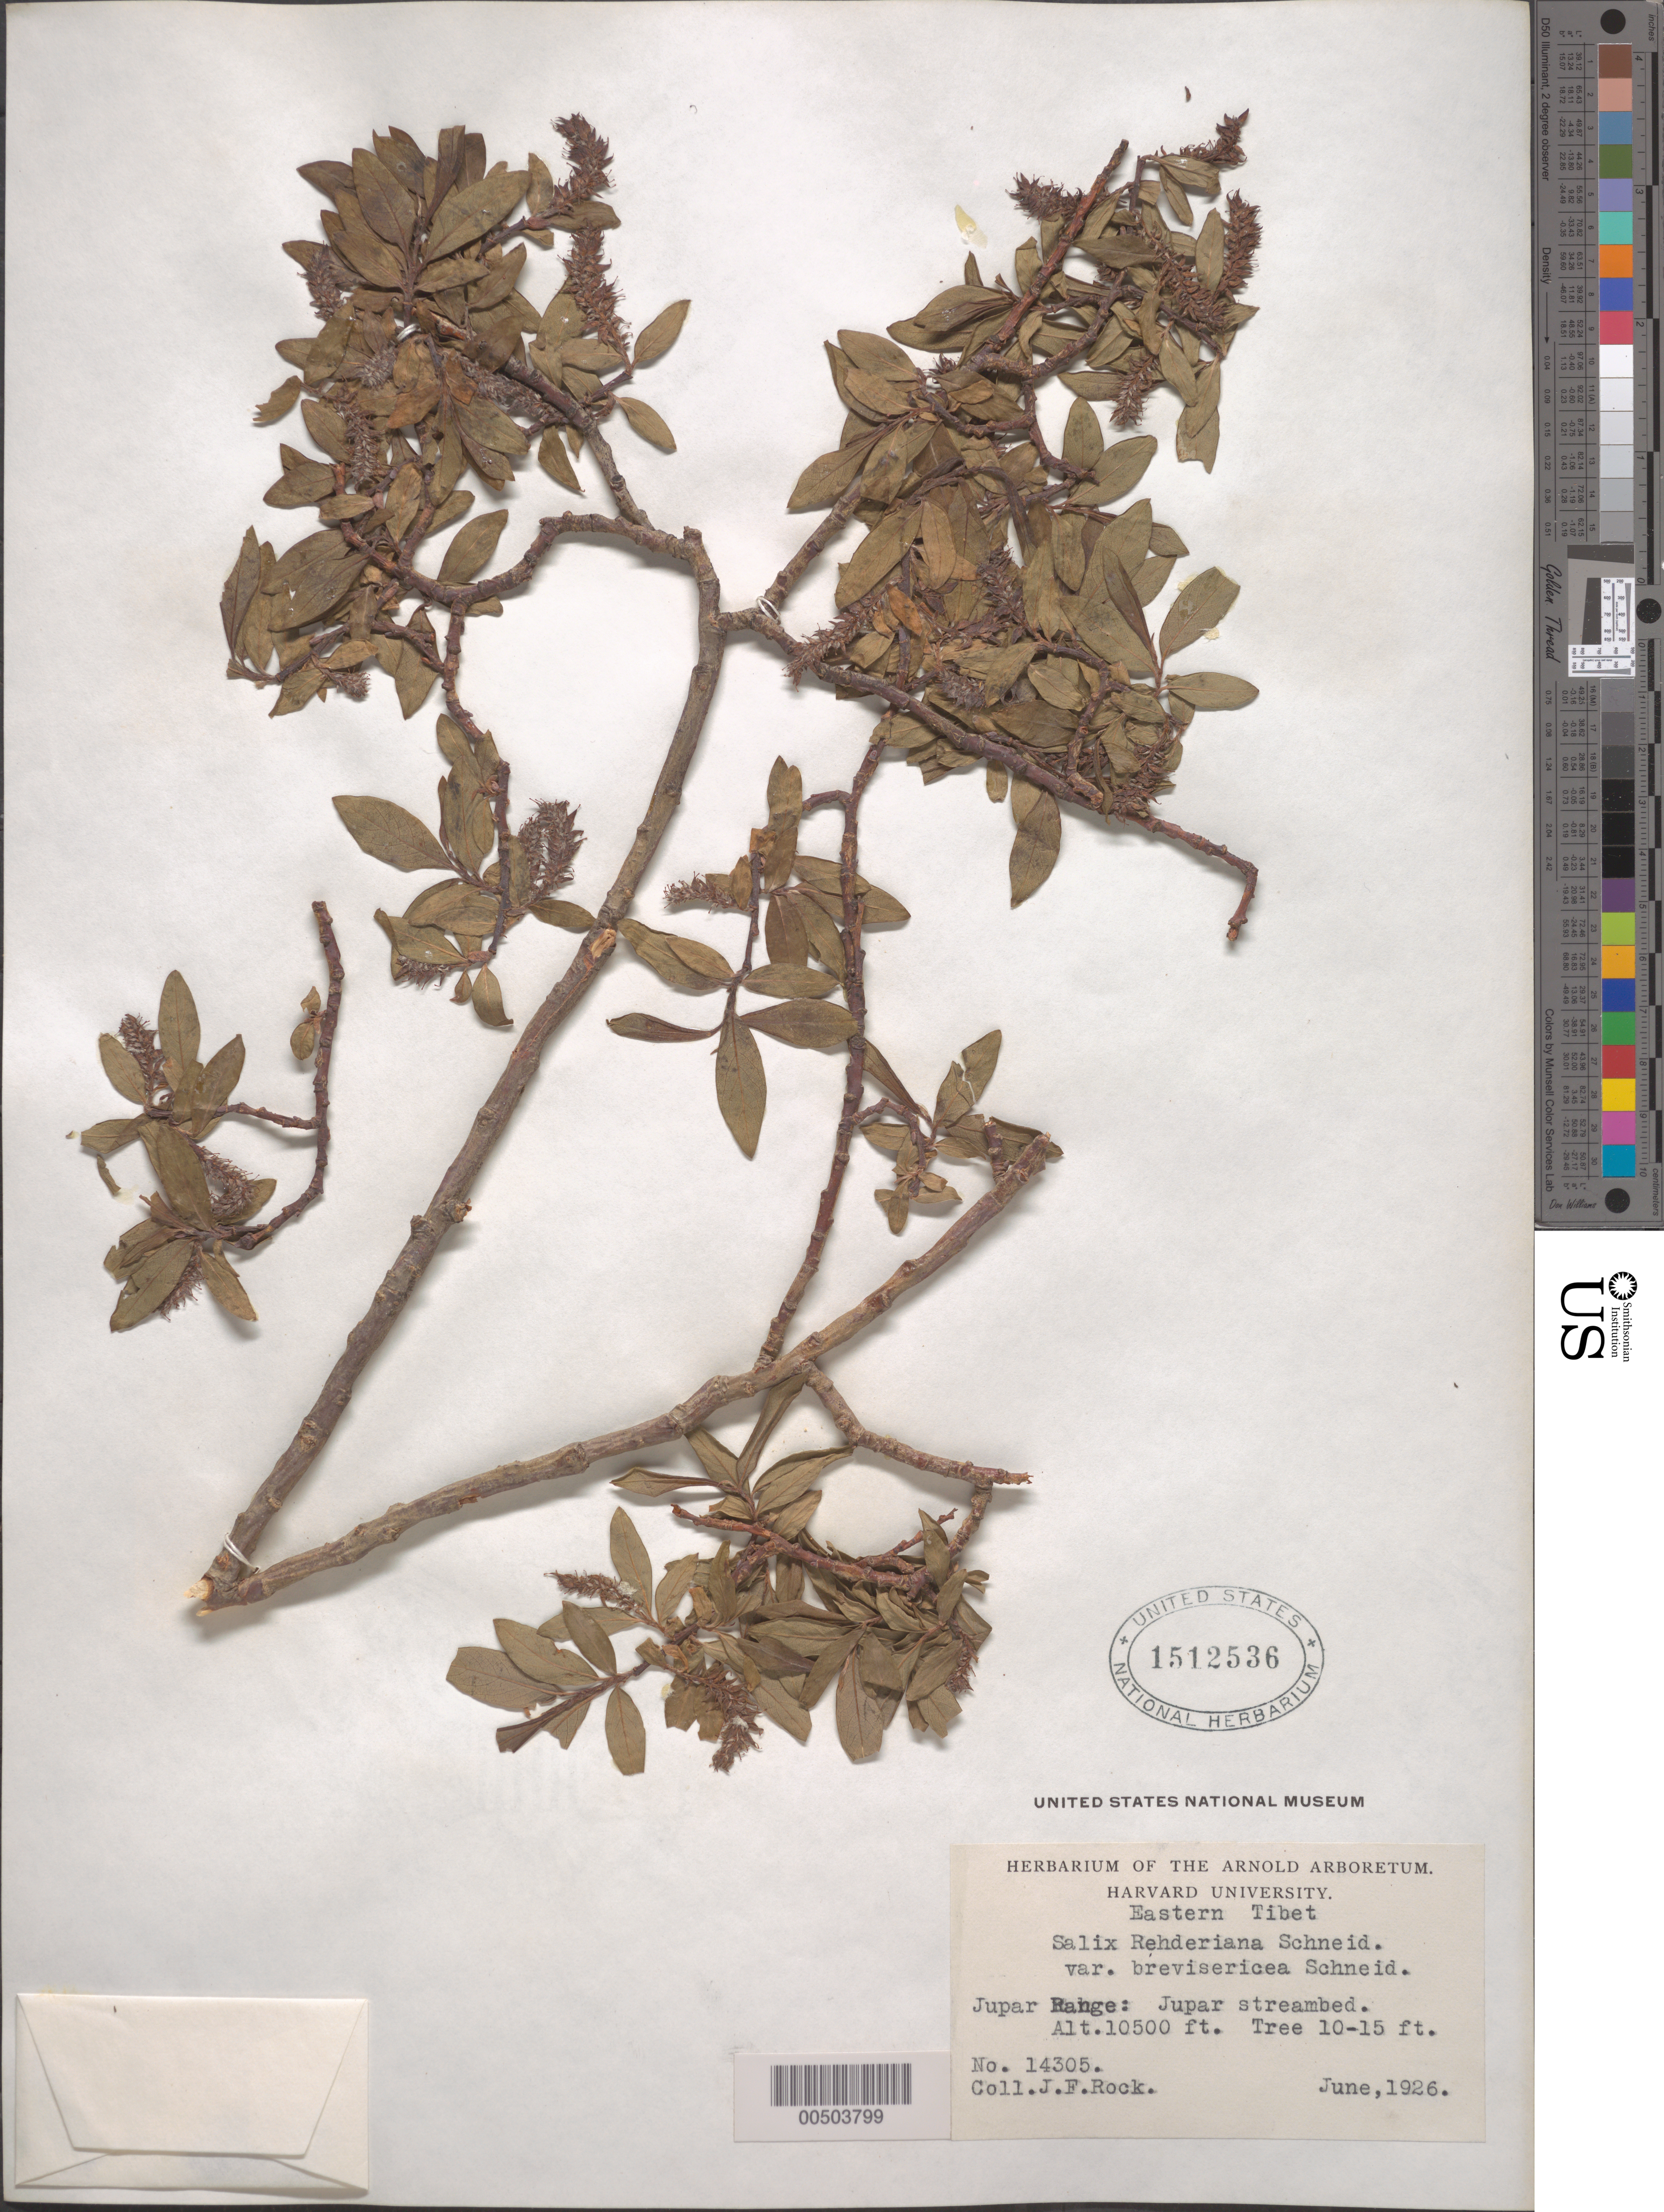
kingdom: Plantae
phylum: Tracheophyta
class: Magnoliopsida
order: Malpighiales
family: Salicaceae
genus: Salix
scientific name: Salix rehderiana var. brevisericea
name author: C.K. Schneid. in Sarg.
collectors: J. F. Rock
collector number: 14305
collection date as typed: Jun 1926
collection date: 1926-06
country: China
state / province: Xizang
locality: Jupar Range: Jupar streamed.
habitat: Tree 10-15 ft.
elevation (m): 3200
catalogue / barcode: US 1512536